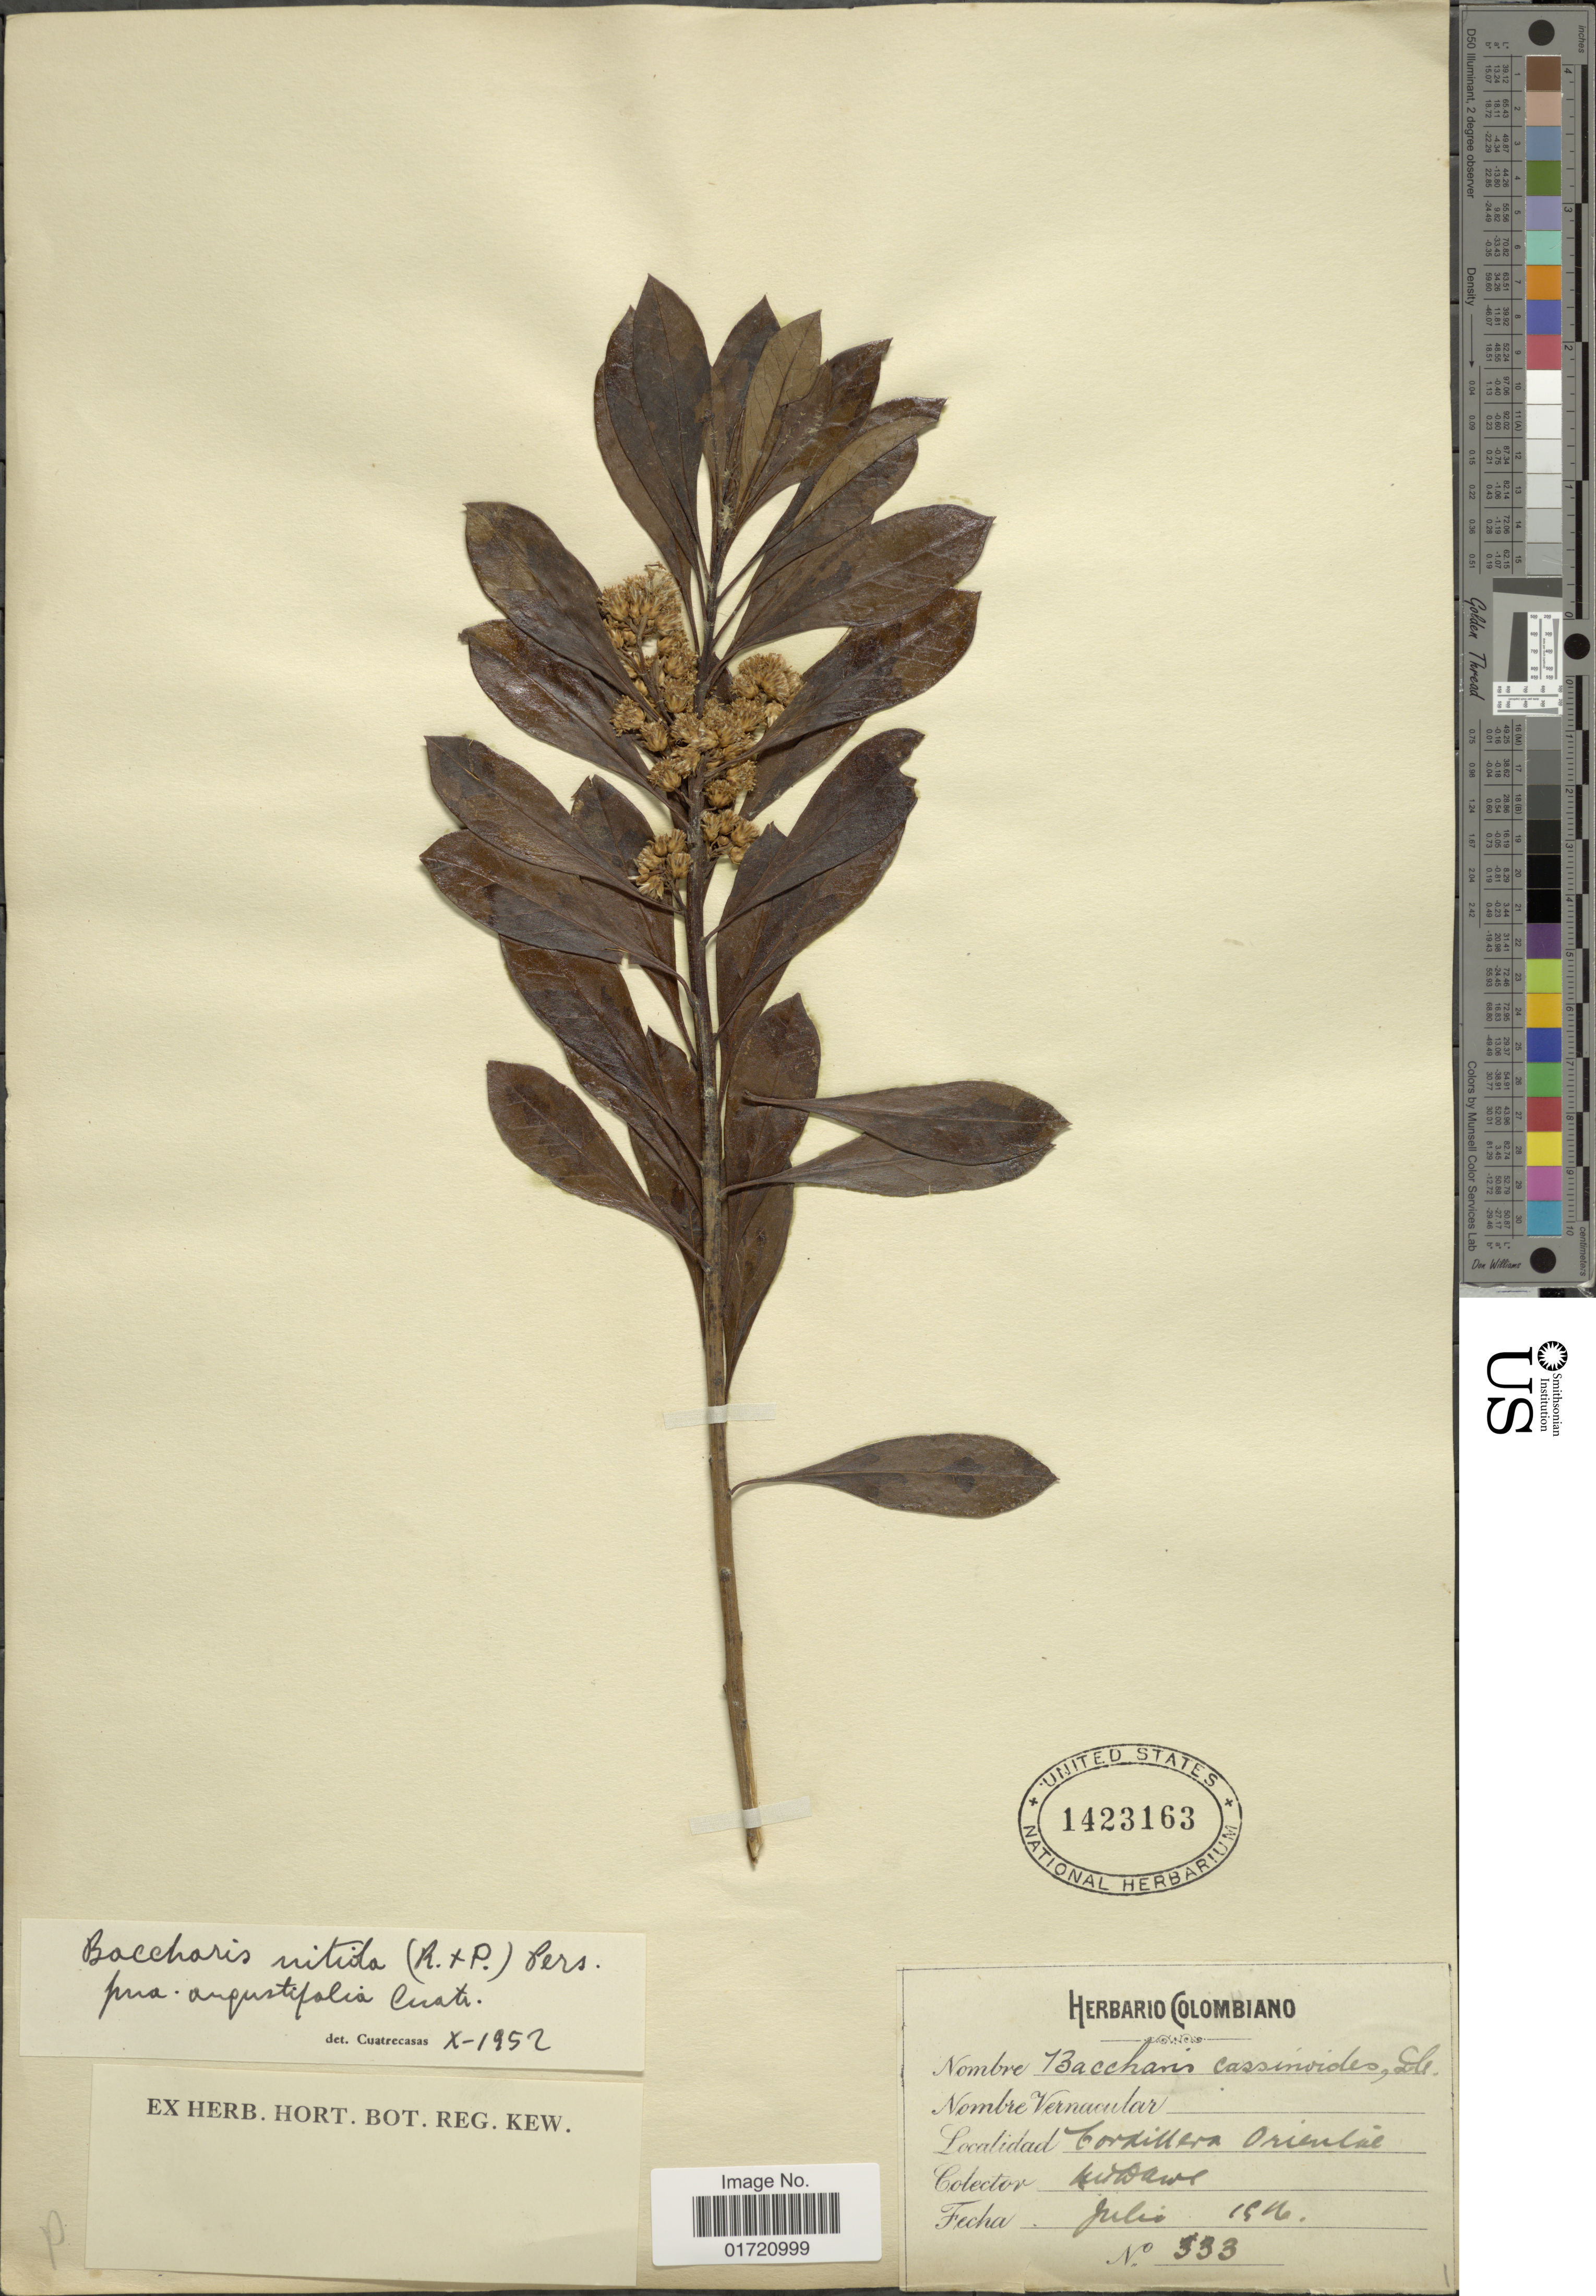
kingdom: Plantae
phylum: Tracheophyta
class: Magnoliopsida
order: Asterales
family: Asteraceae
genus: Baccharis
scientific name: Baccharis nitida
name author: (Ruiz & Pav.) Pers.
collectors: W. Dawe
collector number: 533*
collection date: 1906-07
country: Colombia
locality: Cordillera Oriental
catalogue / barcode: US 1423163